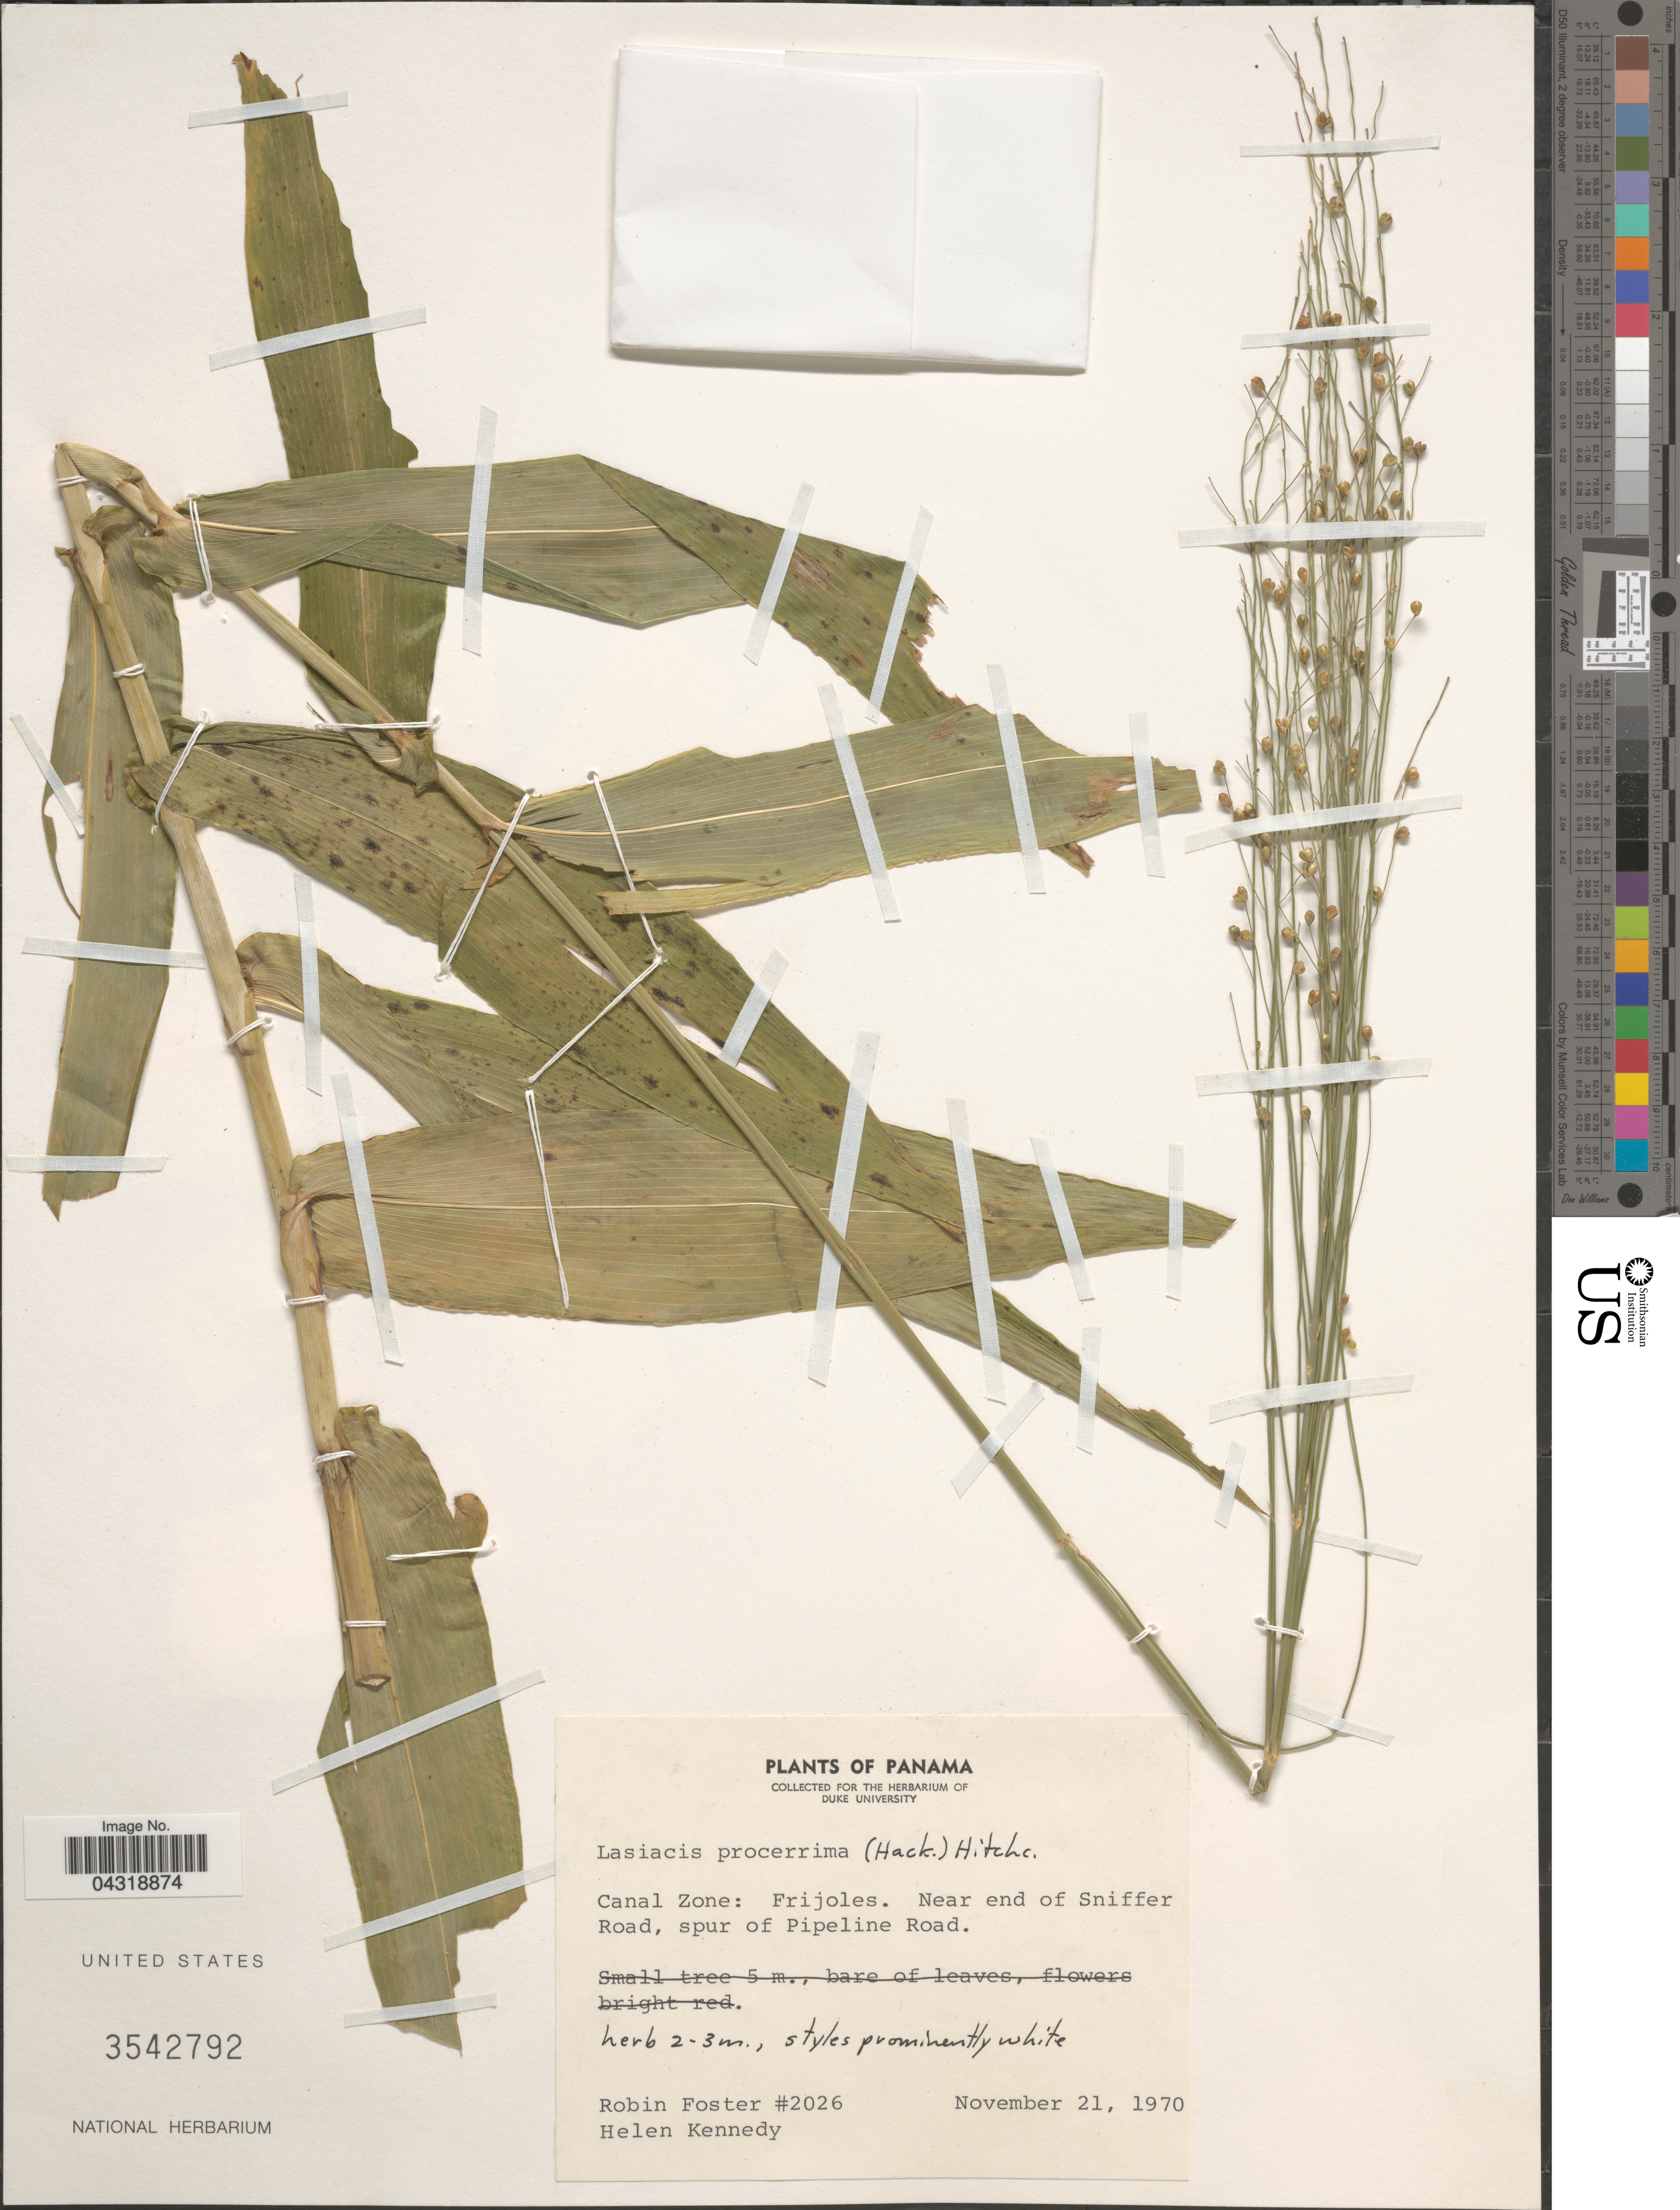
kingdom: Plantae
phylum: Tracheophyta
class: Liliopsida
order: Poales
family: Poaceae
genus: Lasiacis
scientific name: Lasiacis procerrima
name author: (Hack.) Hitchc.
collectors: R. B. Foster & H. Kennedy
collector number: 2026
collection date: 1970-11-21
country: Panama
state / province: Colón / Panamá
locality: Canal Zone: Frijoles. Near end of Sniffer Road, spur of Pipeline Road.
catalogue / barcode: US 3542792